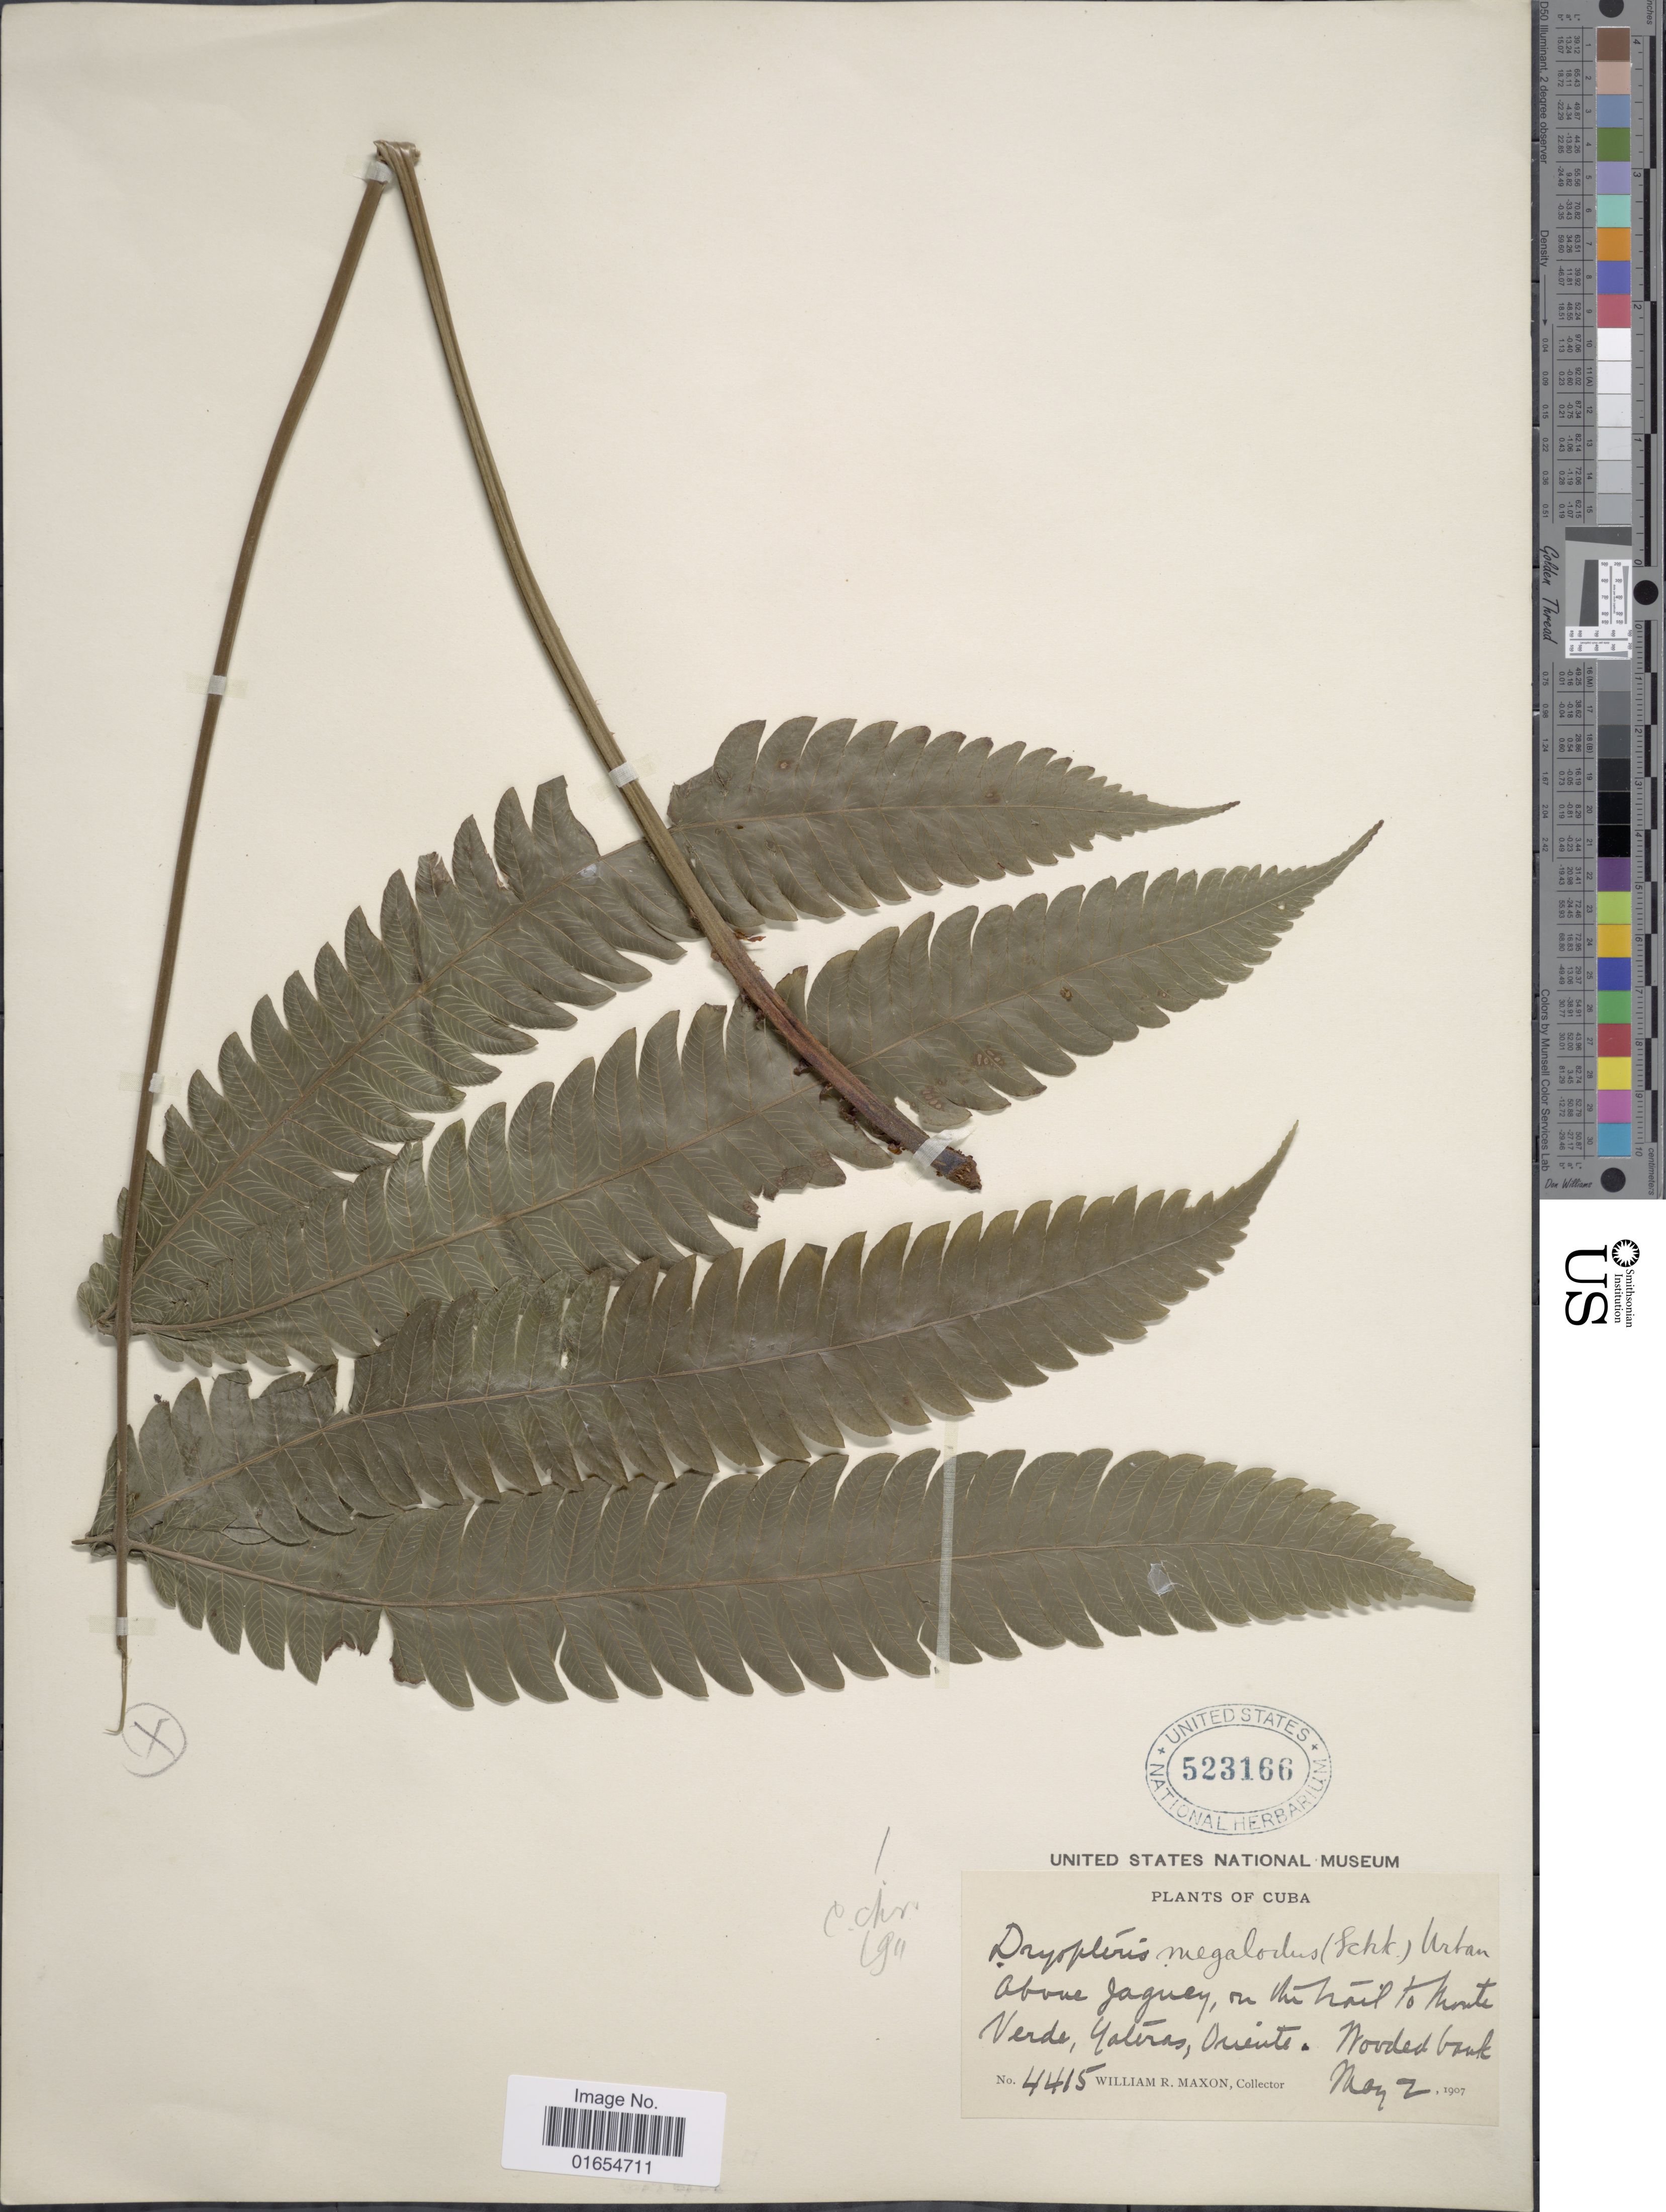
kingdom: Plantae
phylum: Tracheophyta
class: Polypodiopsida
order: Polypodiales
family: Thelypteridaceae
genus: Goniopteris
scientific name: Goniopteris pennata (Poir.) comb. nov., ined 2015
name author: (Poir.)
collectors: W. R. Maxon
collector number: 4415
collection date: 1907-05-02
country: Cuba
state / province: Oriente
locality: Above Jaguey, on the trail to Monte Verde, Yateras, wooded bank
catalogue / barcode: US 523166